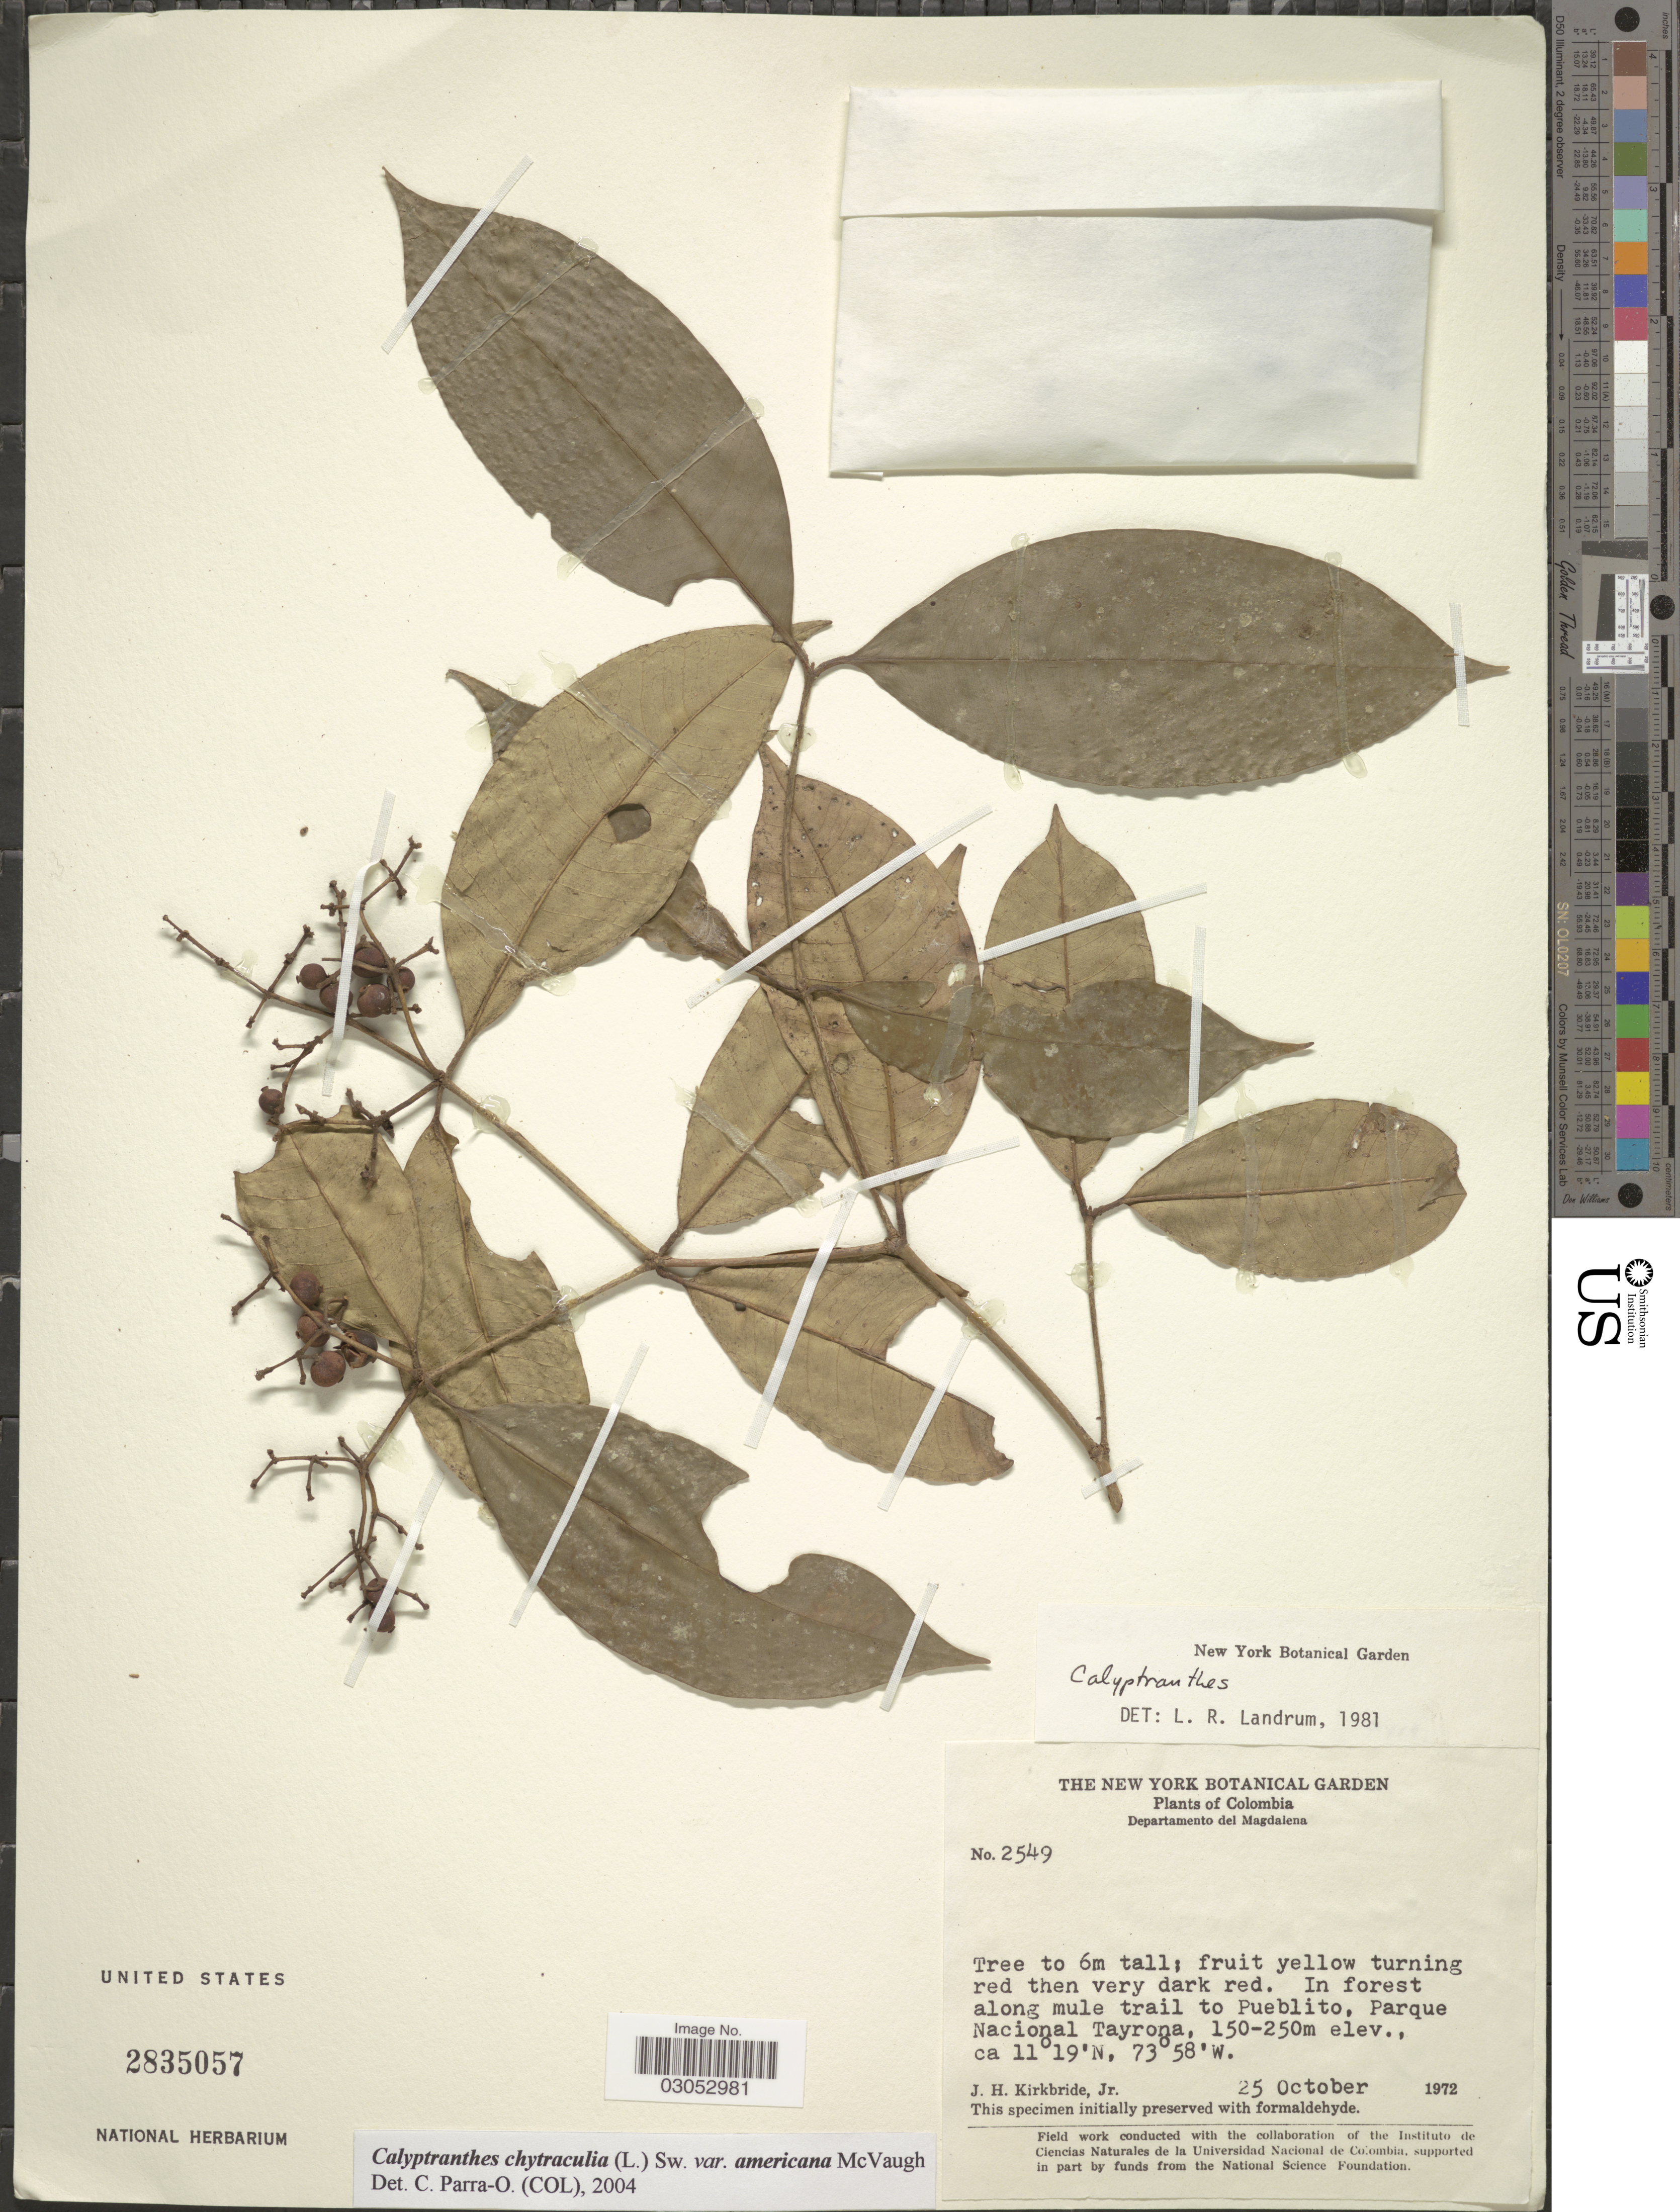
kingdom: Plantae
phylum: Tracheophyta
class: Magnoliopsida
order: Myrtales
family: Myrtaceae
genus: Myrcia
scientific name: Myrcia pendens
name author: A.R. Lourenço & Sánchez-Cháv.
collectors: J. H. Kirkbride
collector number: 2549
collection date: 1972-10-25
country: Colombia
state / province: Magdalena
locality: Departamento del Magdalena, In forest along mule trail to Pueblito, Parque Nacional Tayrona.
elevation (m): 150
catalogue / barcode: US 2835057